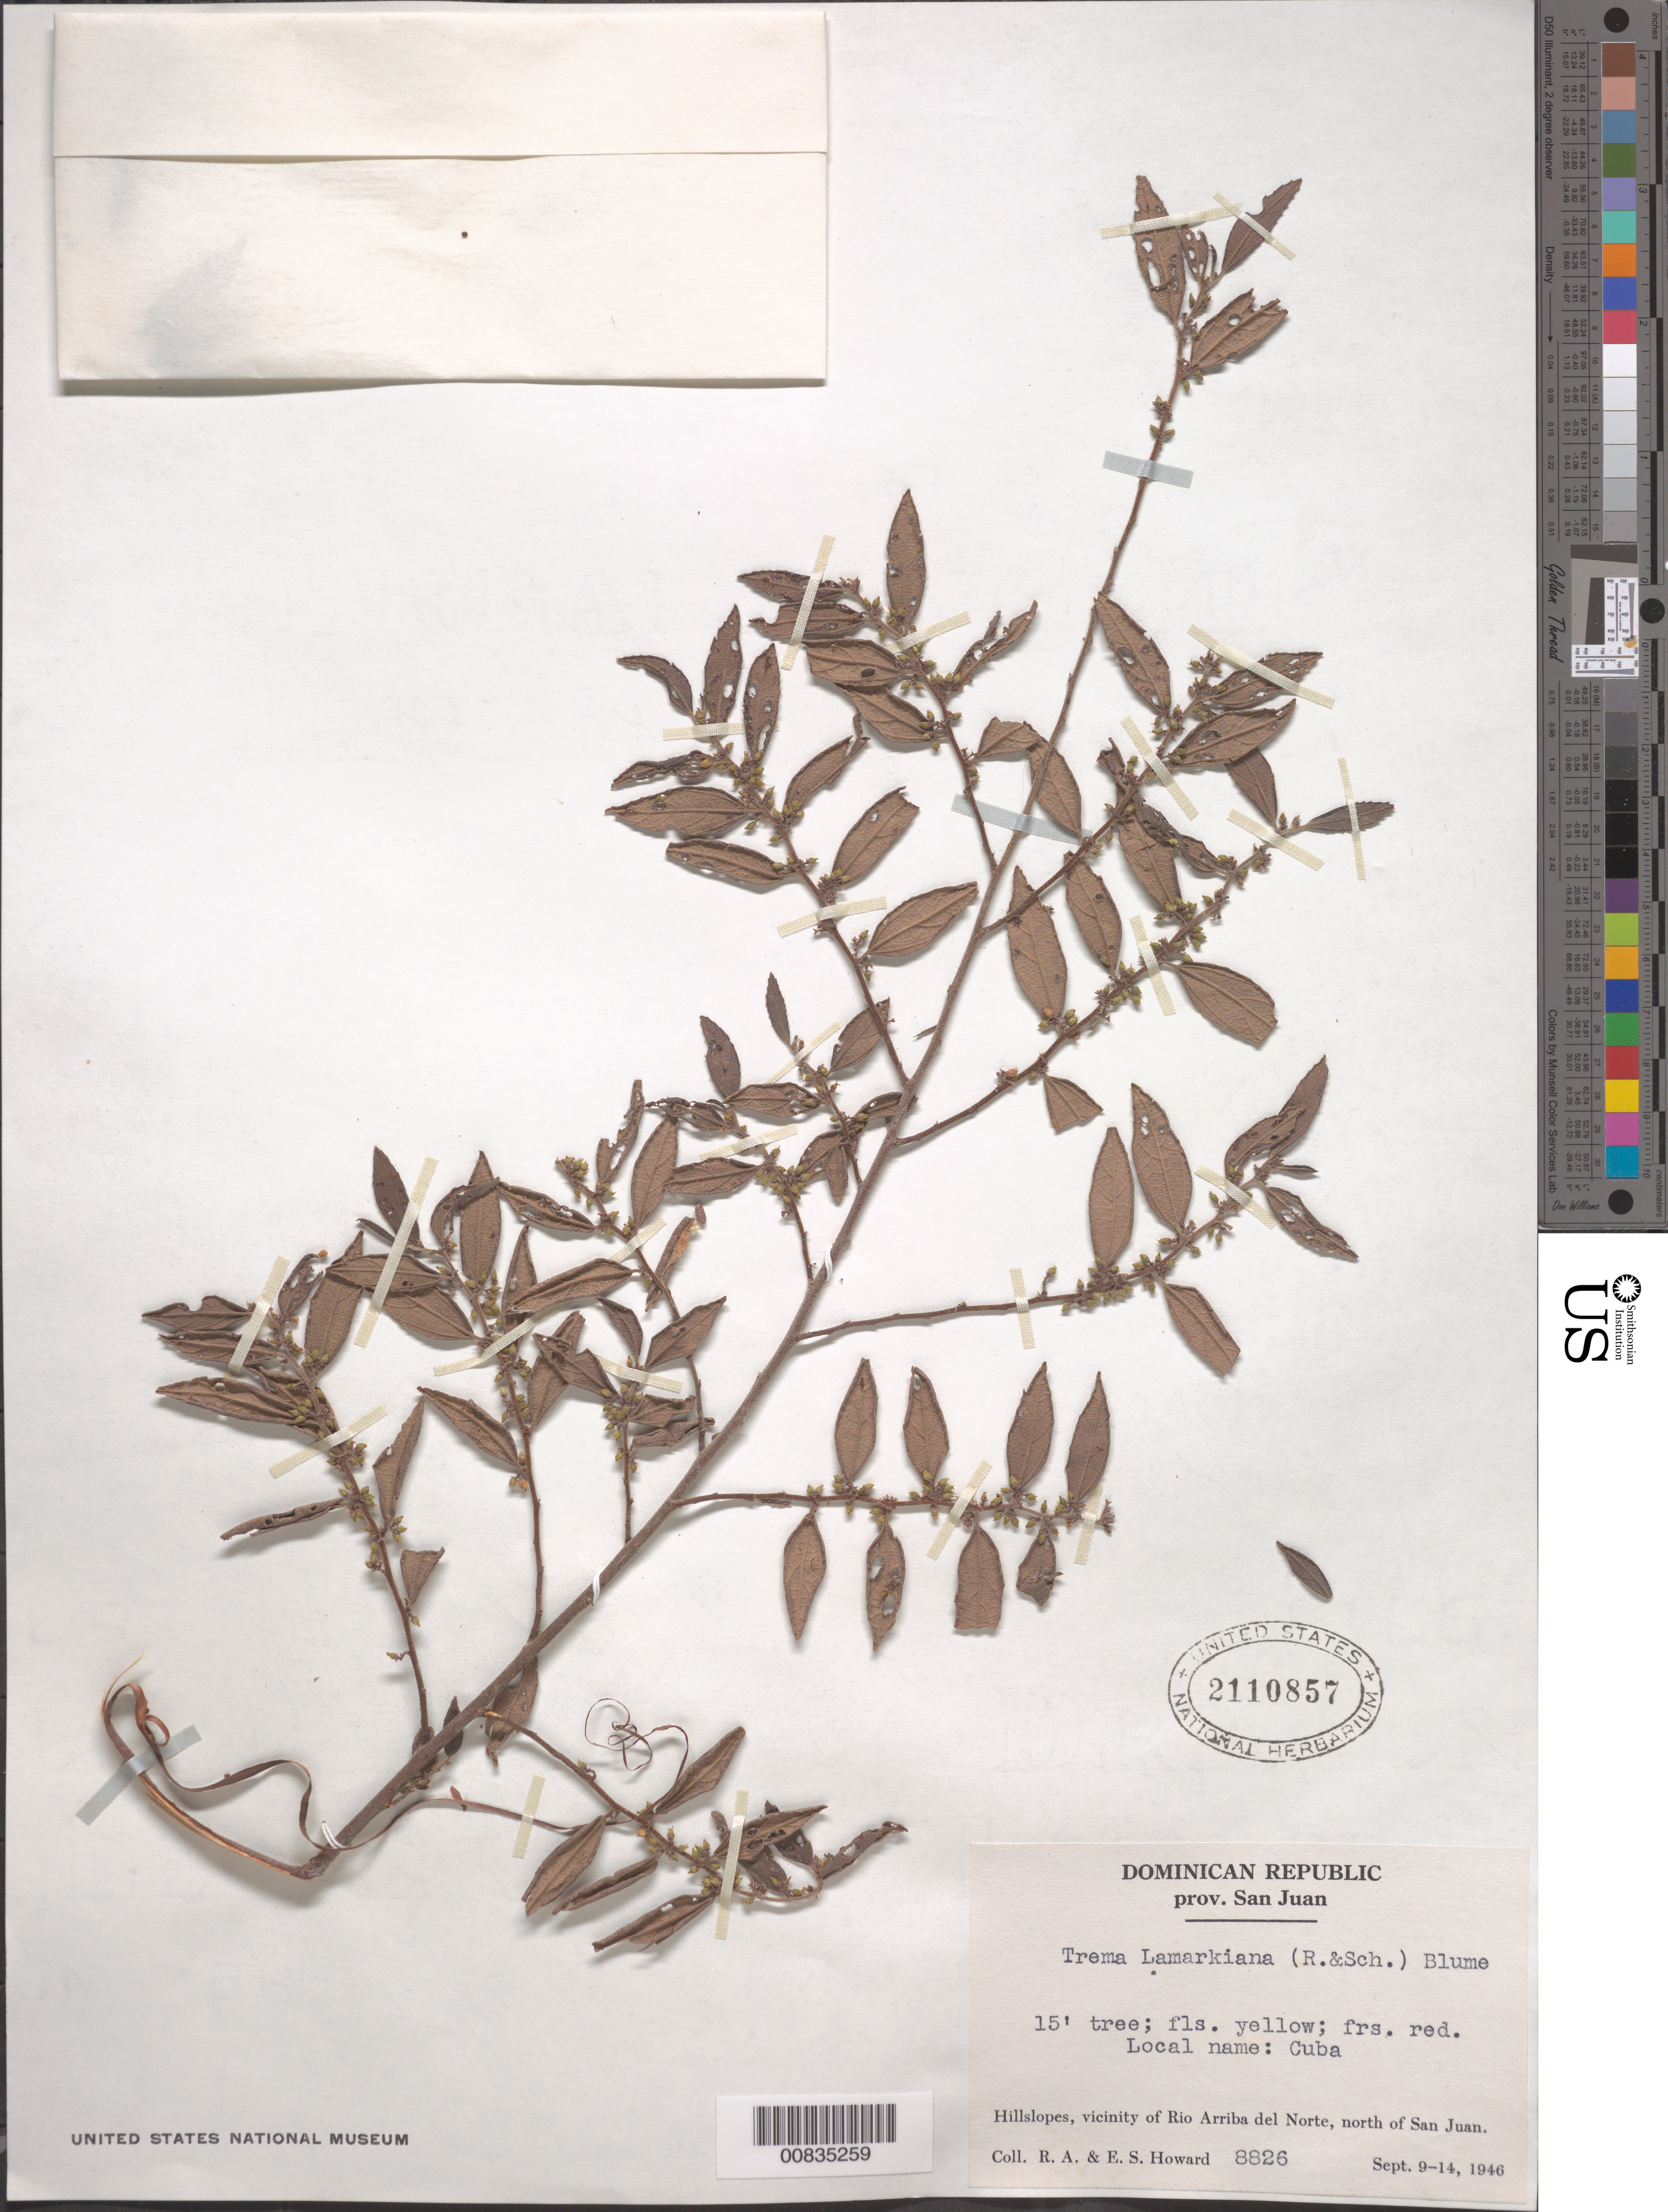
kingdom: Plantae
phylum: Tracheophyta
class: Magnoliopsida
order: Rosales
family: Cannabaceae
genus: Trema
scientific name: Trema lamarckianum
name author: (Schult.) Blume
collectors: R. A. Howard & E. S. Howard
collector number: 8826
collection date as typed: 09 Sep 1946 to 14 Sep 1946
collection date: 1946-09-09/1946-09-14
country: Dominican Republic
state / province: San Juan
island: Hispaniola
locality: Vicinity of Río Arriba del Norte, north of San Juan.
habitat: Hillslopes.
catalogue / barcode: US 2110857